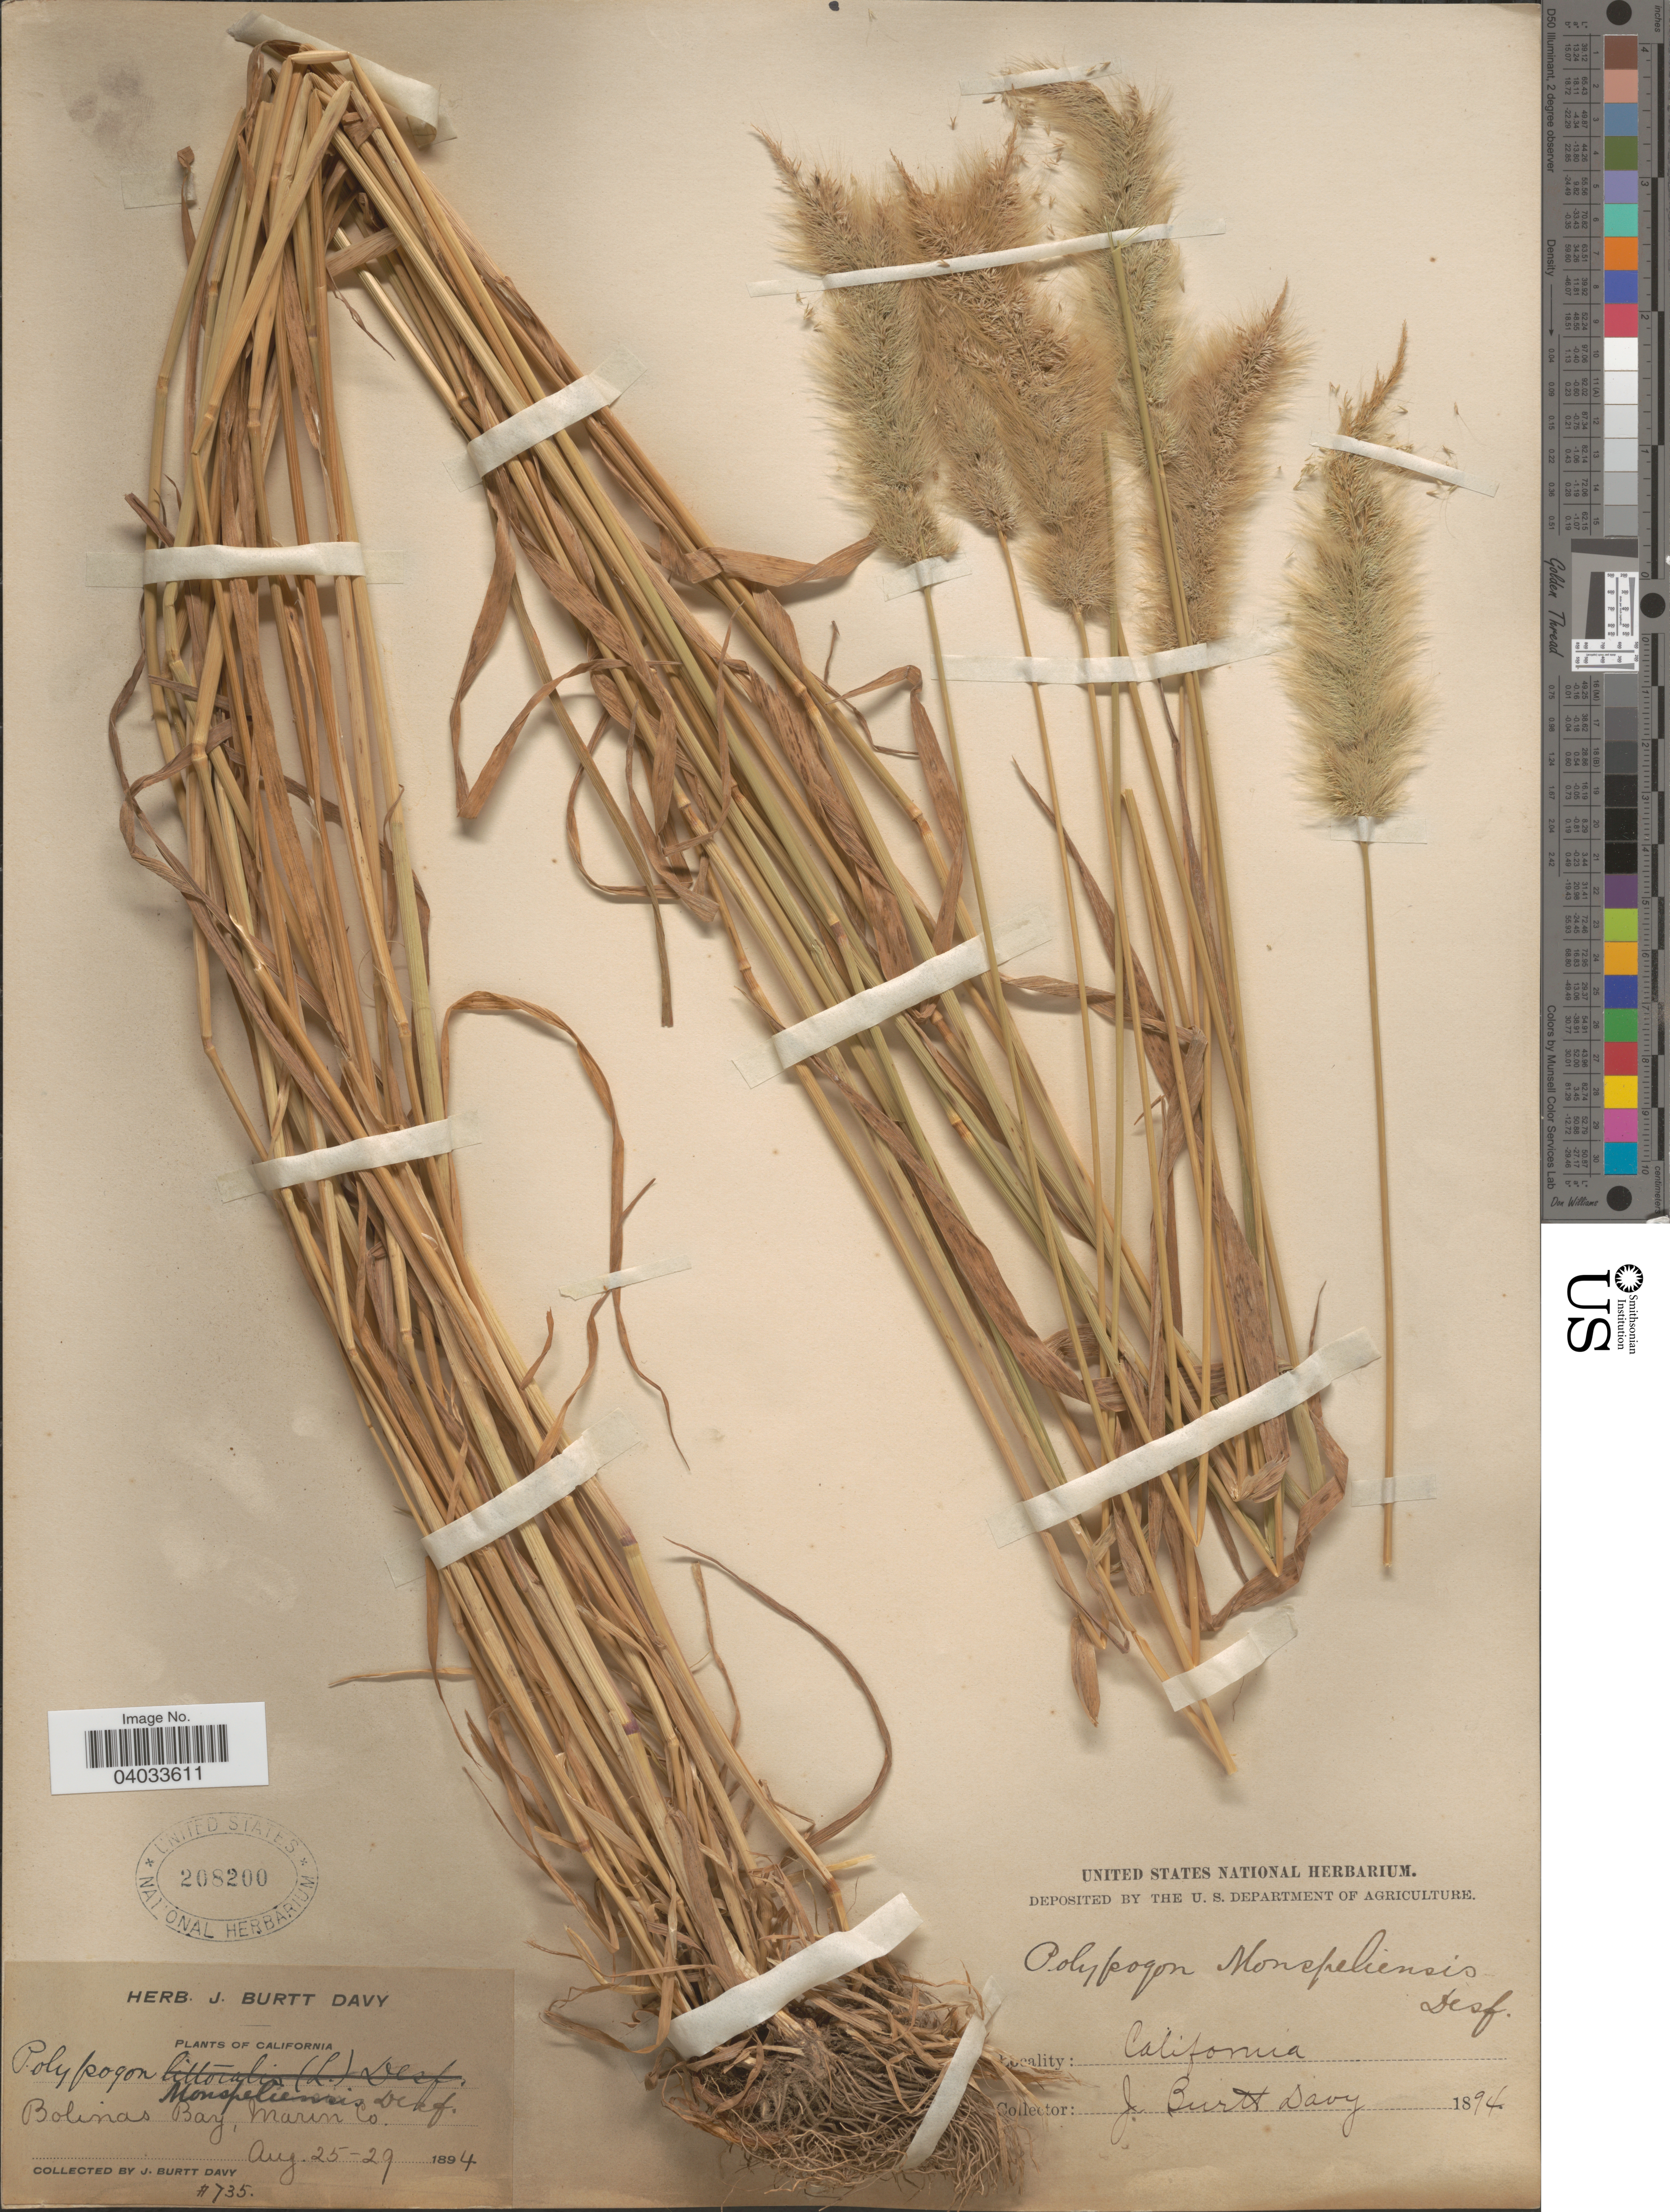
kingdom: Plantae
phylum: Tracheophyta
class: Liliopsida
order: Poales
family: Poaceae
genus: Polypogon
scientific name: Polypogon monspeliensis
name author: (L.) Desf.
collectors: J. Burtt Davy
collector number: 735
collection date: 1894-08-25/1894-08-29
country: United States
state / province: California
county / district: Marin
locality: Bolinas Bay, Marin Co.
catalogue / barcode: US 208200